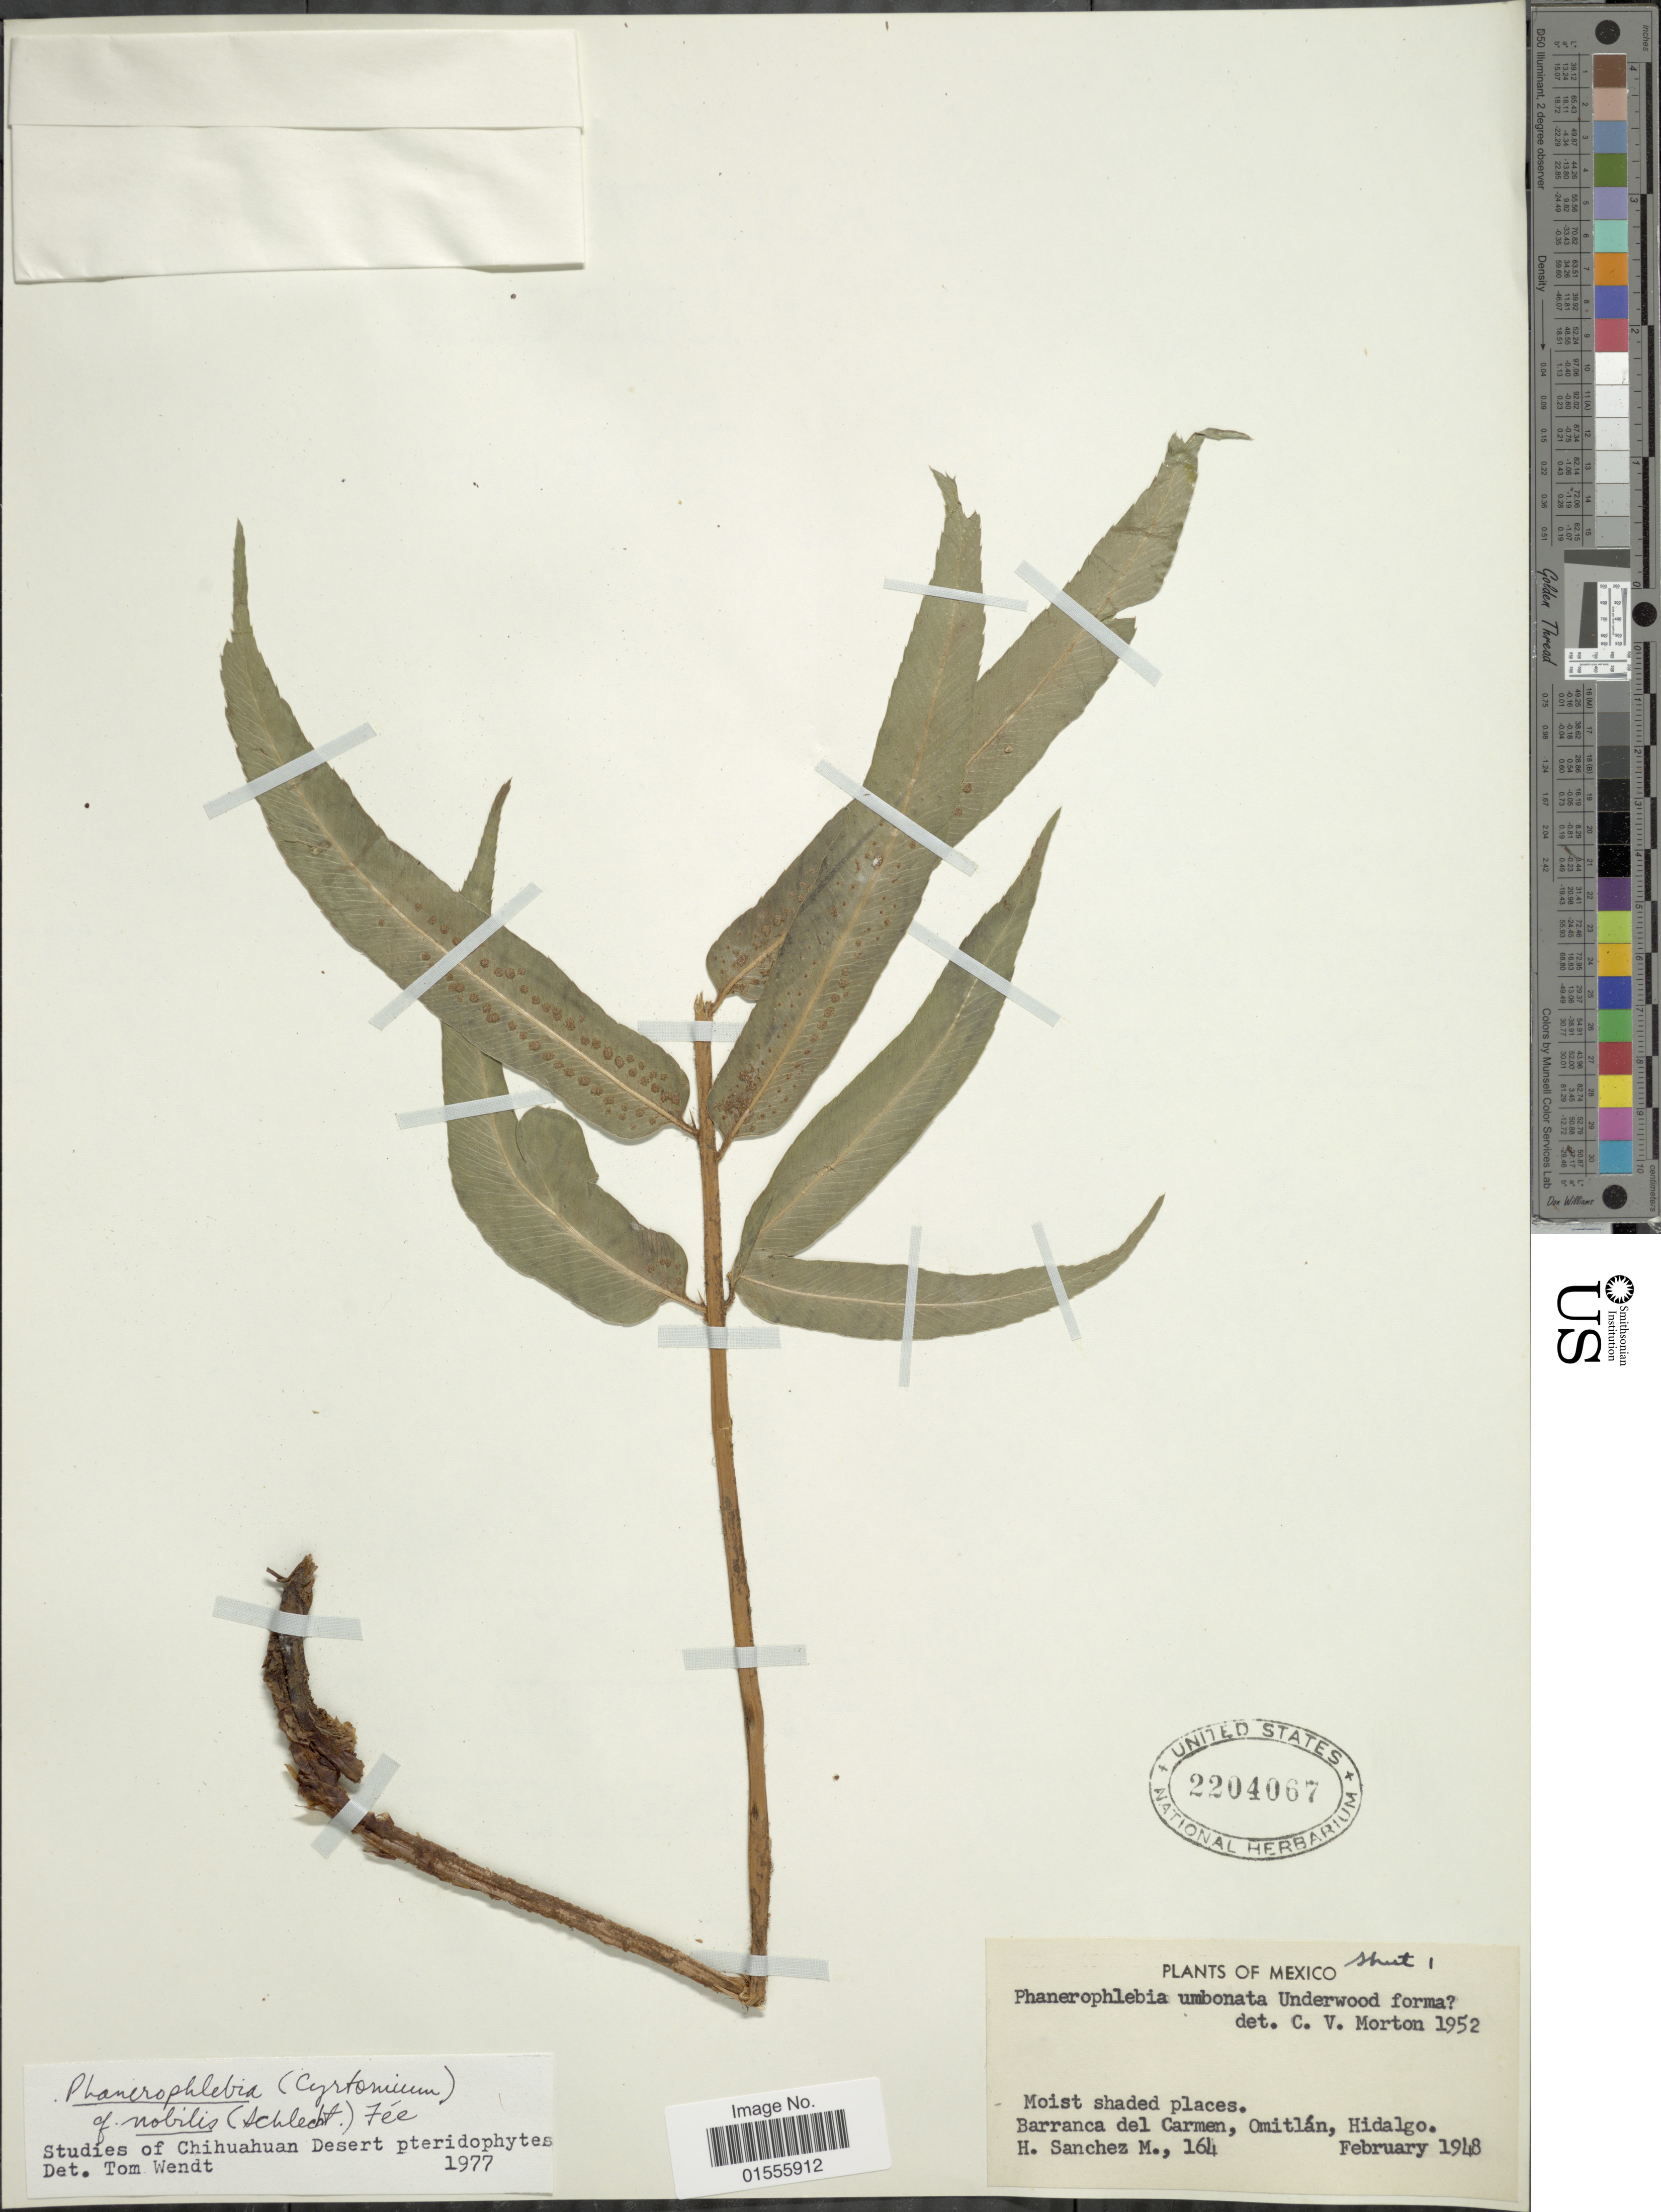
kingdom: Plantae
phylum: Tracheophyta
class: Polypodiopsida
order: Polypodiales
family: Dryopteridaceae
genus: Phanerophlebia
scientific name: Phanerophlebia nobilis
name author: (Schltdl. & Cham.) C. Presl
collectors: H. Sánchez-Mejorada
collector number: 164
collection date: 1948-02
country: Mexico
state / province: Hidalgo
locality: Barranca del Carmen, Omitlán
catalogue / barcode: US 2204067